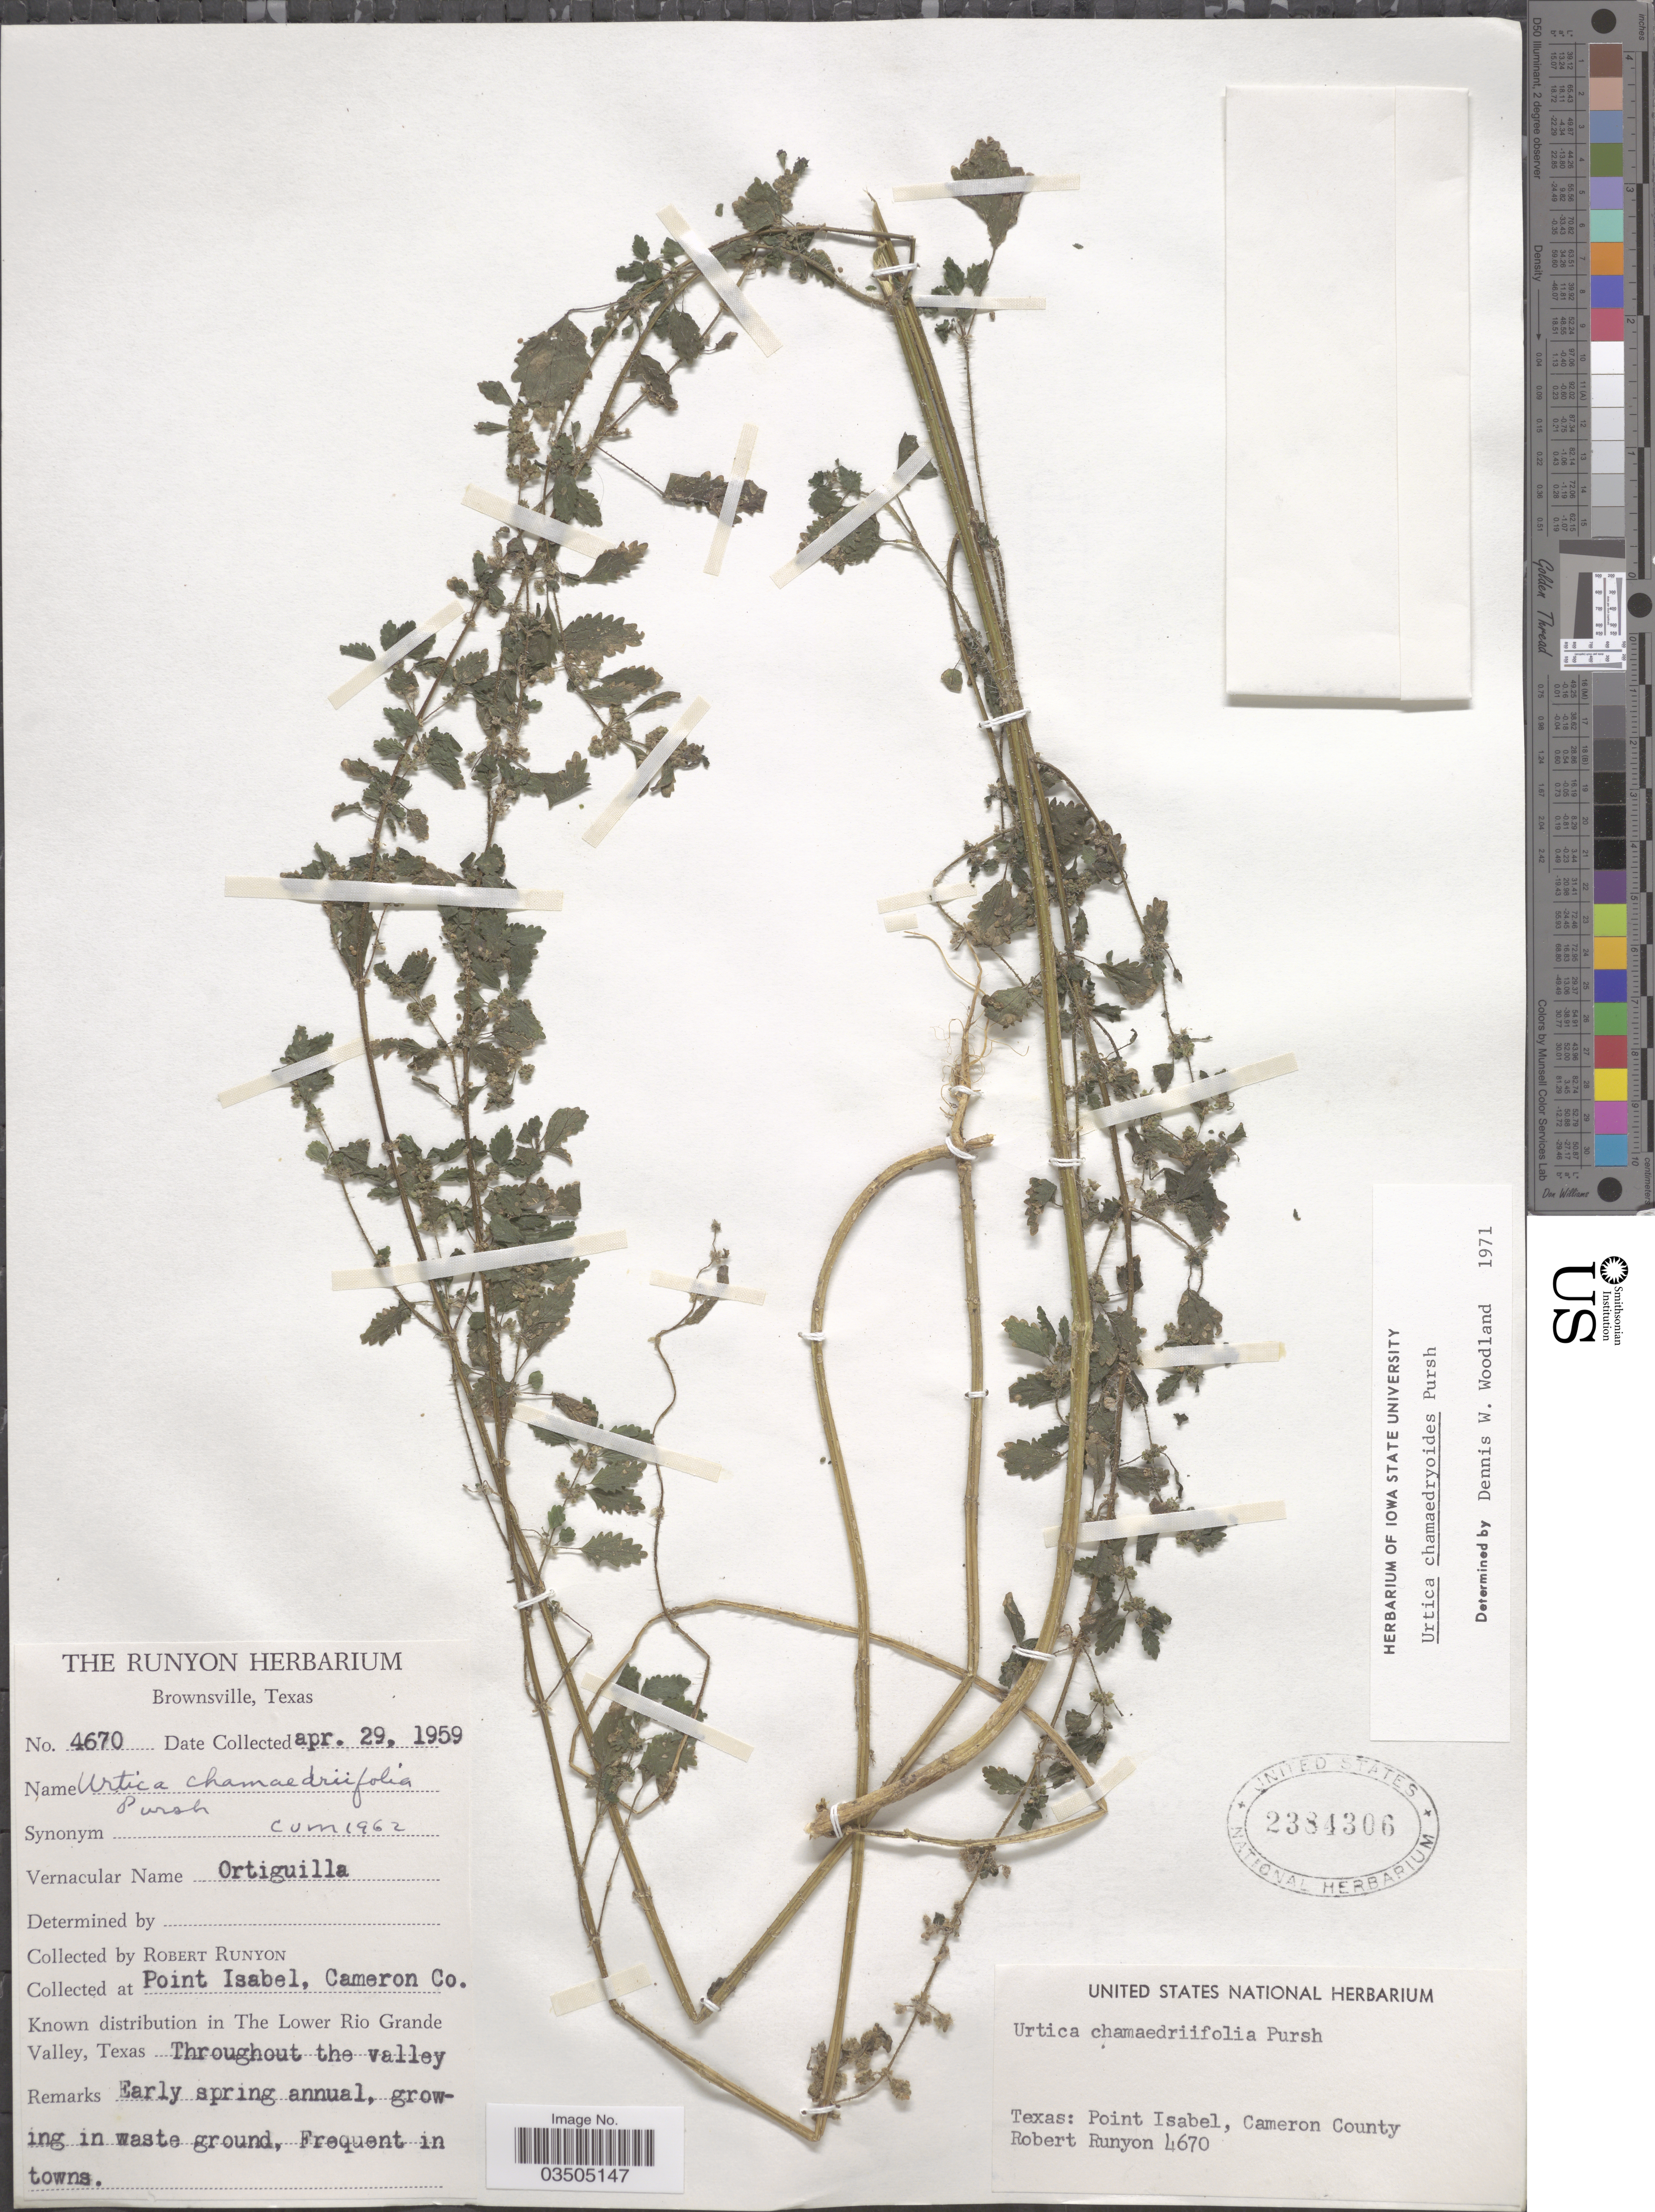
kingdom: Plantae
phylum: Tracheophyta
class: Magnoliopsida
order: Rosales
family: Urticaceae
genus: Urtica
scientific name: Urtica chamaedryoides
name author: Pursh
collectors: R. Runyon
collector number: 4670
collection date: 1959-04-29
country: United States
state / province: Texas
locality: Point Isabel, Cameron County. In The Lower Rio Grande Valley.?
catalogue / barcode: US 2384306